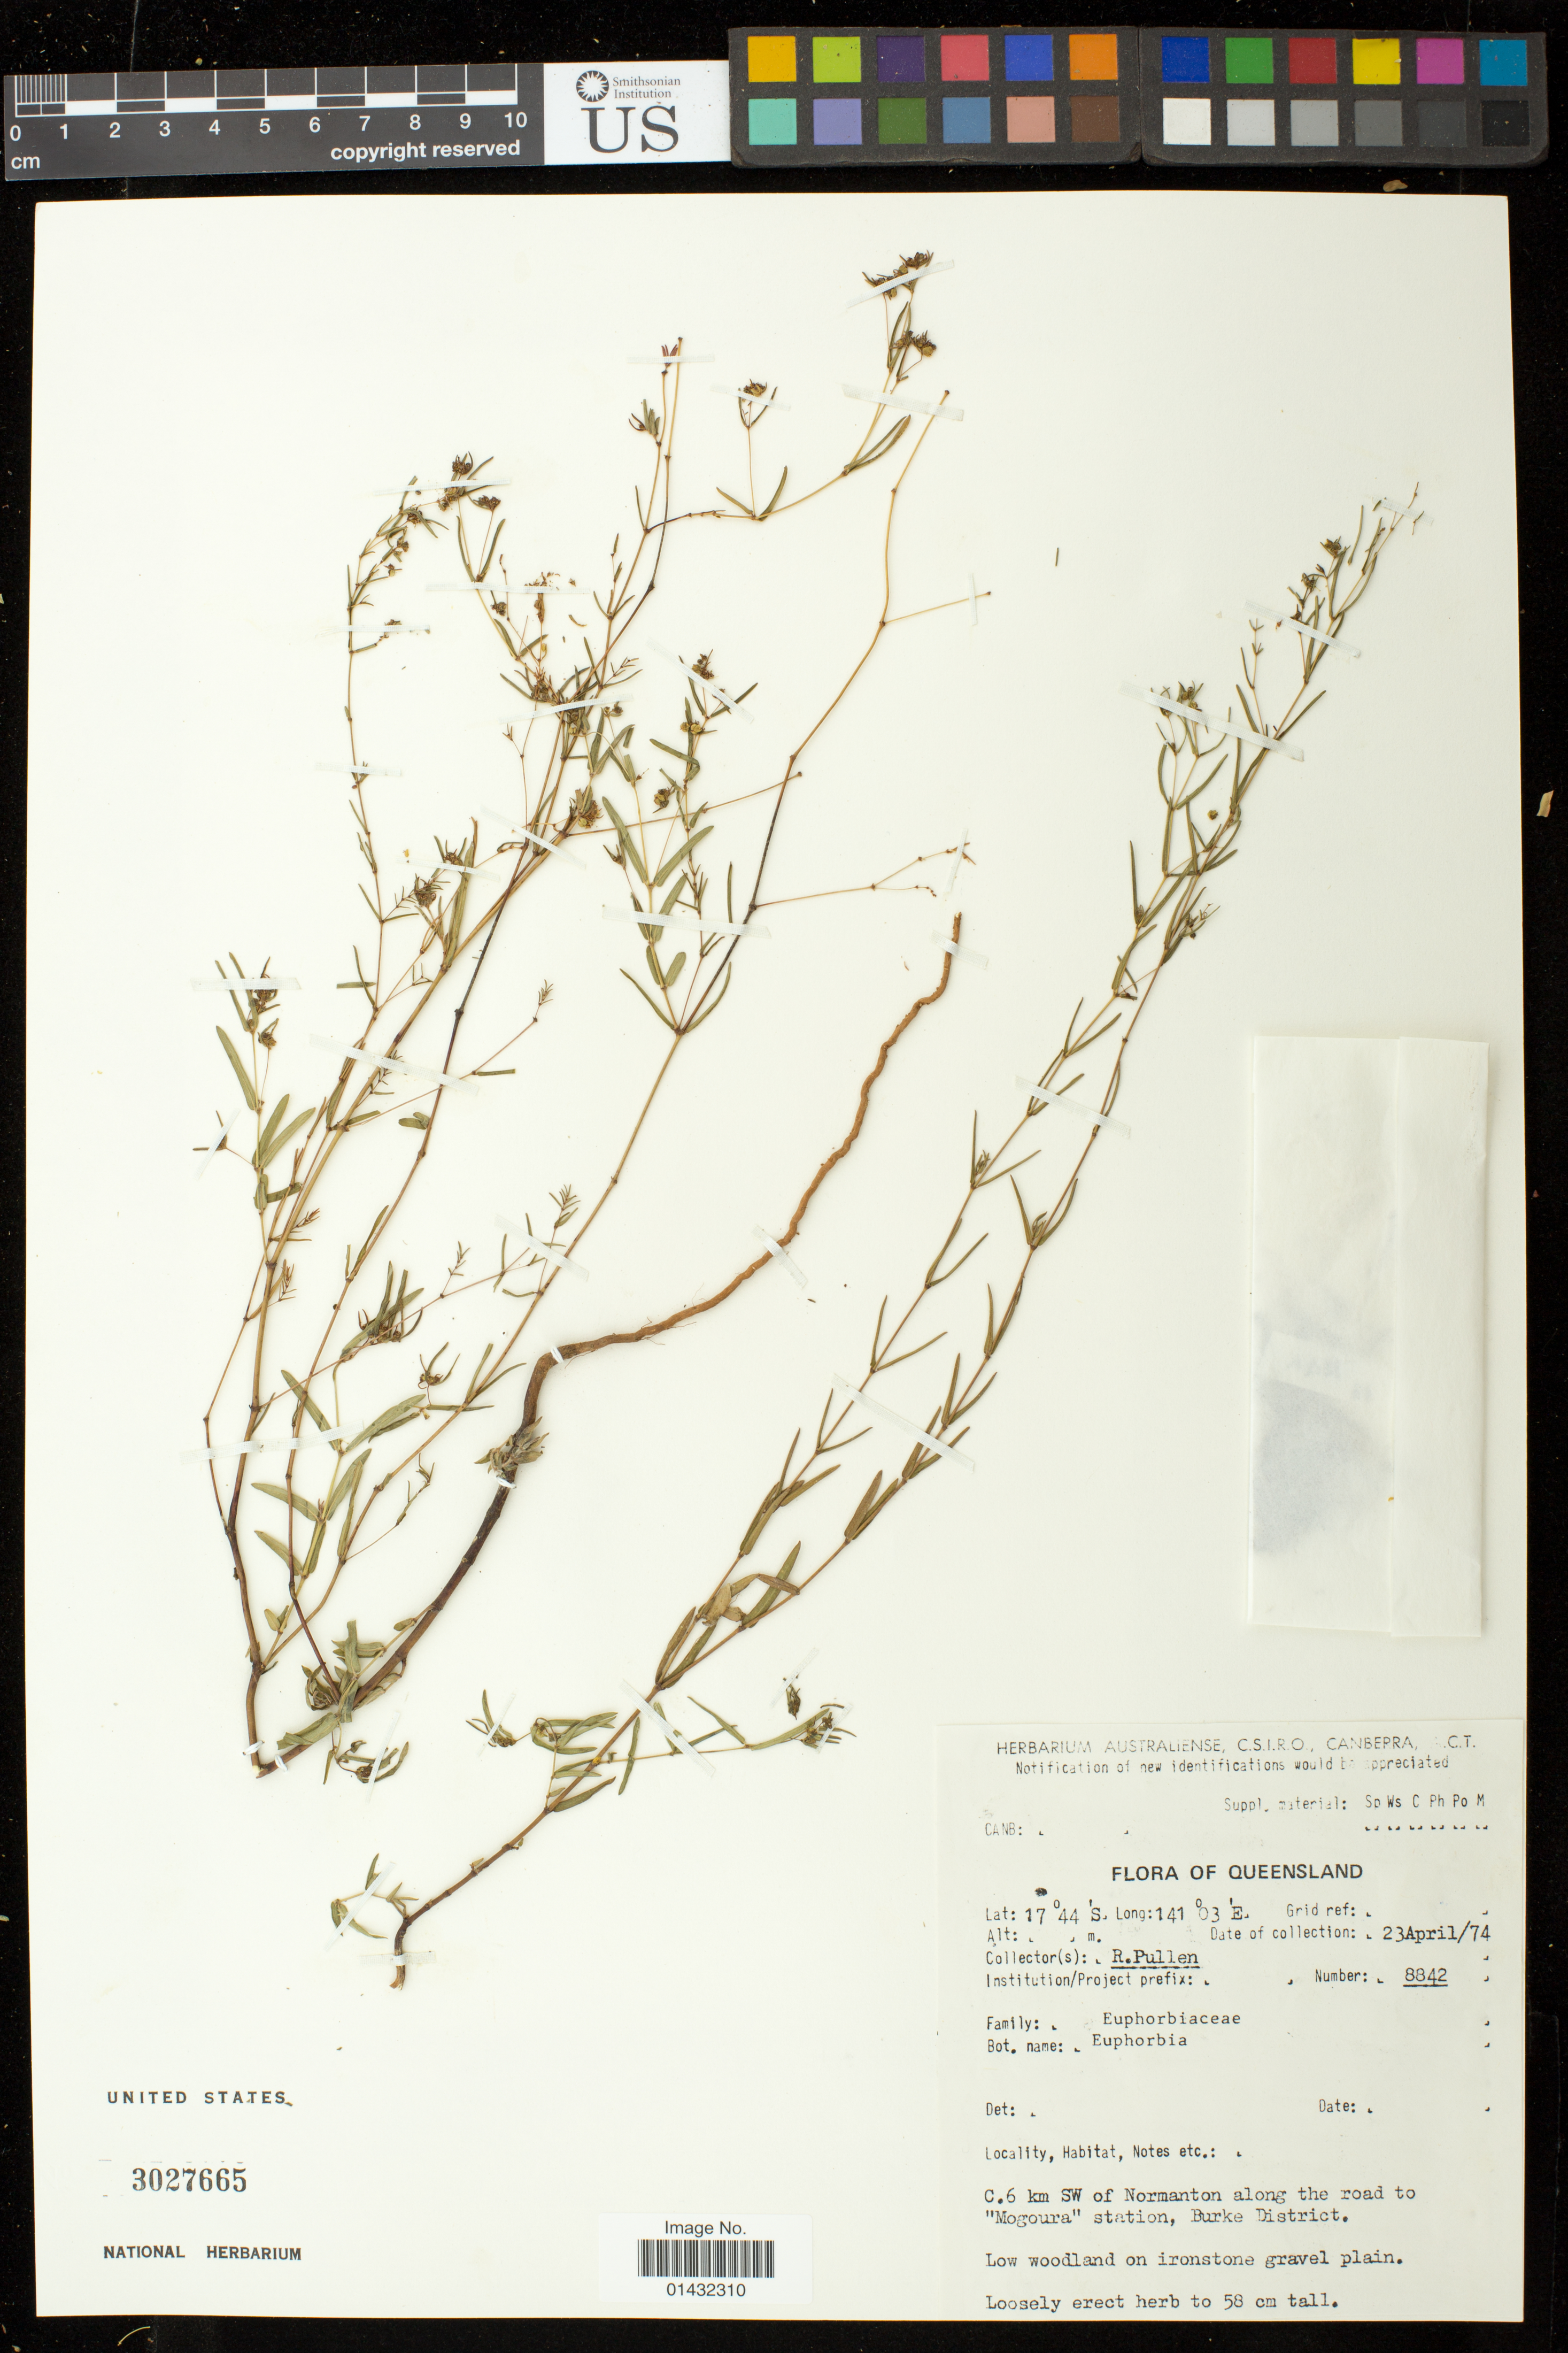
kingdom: Plantae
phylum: Tracheophyta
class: Magnoliopsida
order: Malpighiales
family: Euphorbiaceae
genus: Euphorbia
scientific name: Euphorbia sp.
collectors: R. Pullen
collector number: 8842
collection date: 1974-04-23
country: Australia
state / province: Queensland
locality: C.6 km SW of Normanton along the road to "Mogoura" station, Burke District.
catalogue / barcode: US 3027665